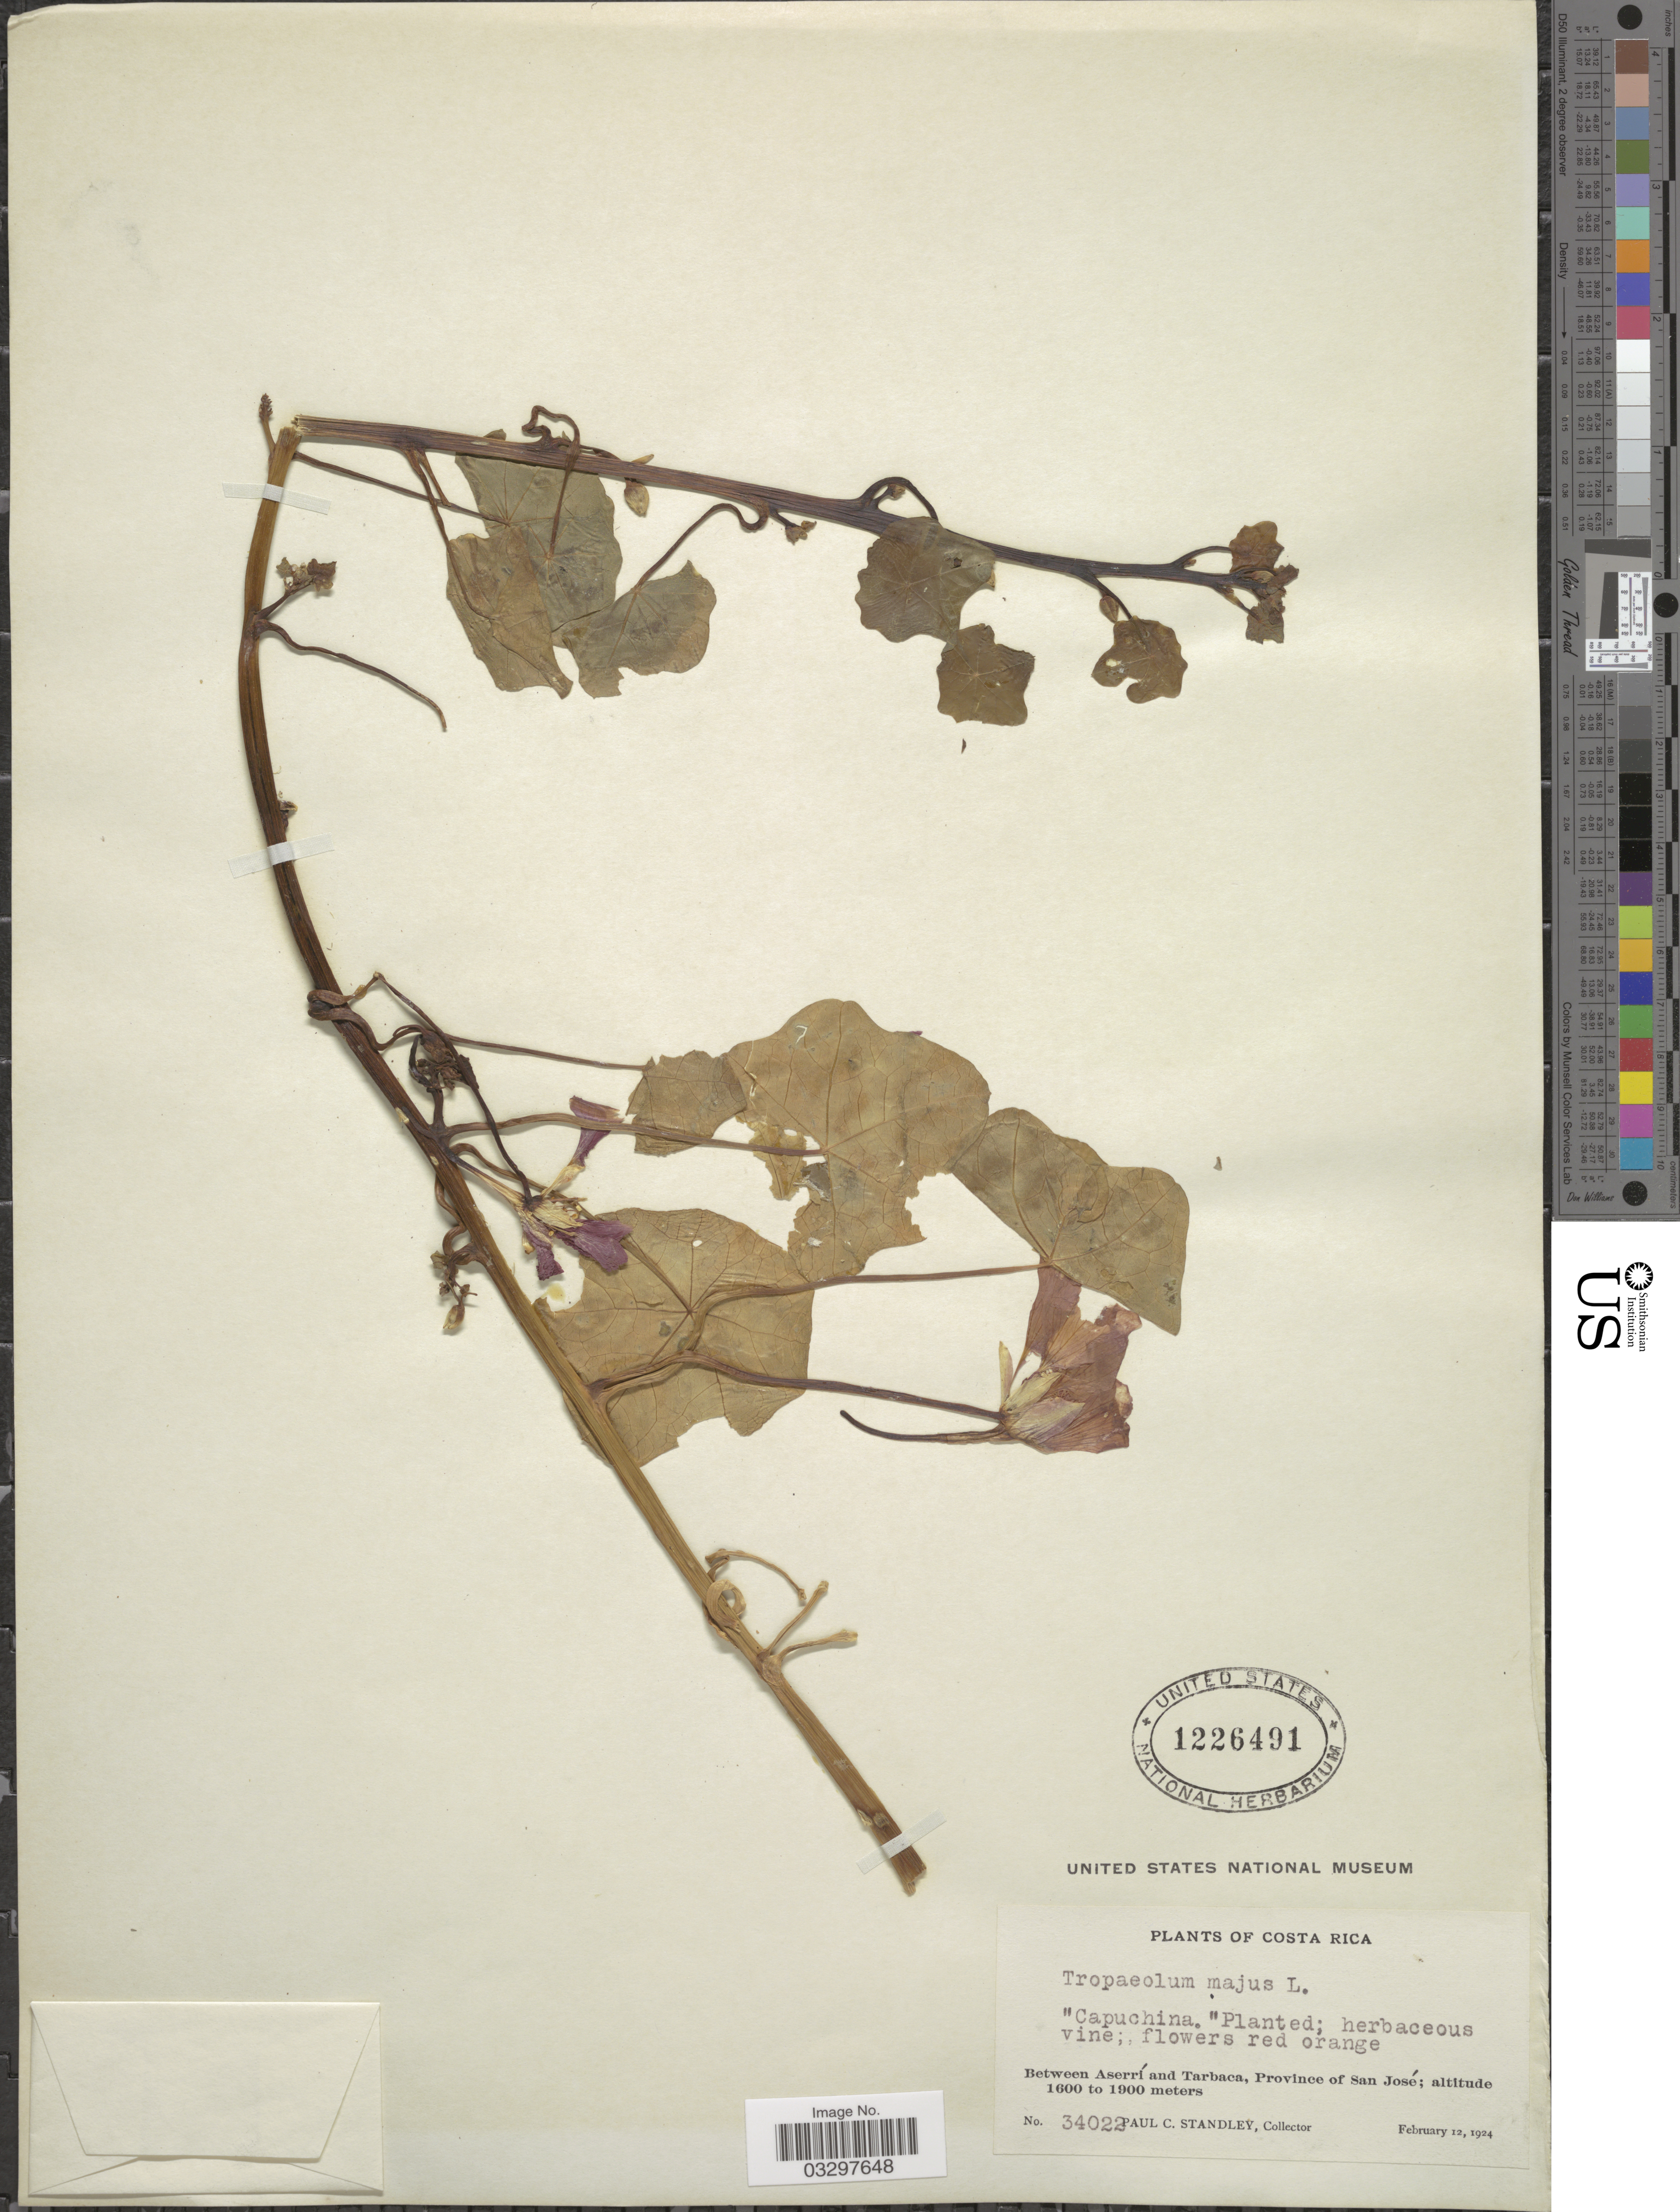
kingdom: Plantae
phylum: Tracheophyta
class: Magnoliopsida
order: Brassicales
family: Tropaeolaceae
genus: Tropaeolum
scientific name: Tropaeolum majus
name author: L.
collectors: P. C. Standley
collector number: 34022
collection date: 1924-02-12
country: Costa Rica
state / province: San José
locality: Between Aserrí and Tarbaca, Province of San José.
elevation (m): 1600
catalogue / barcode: US 1226491